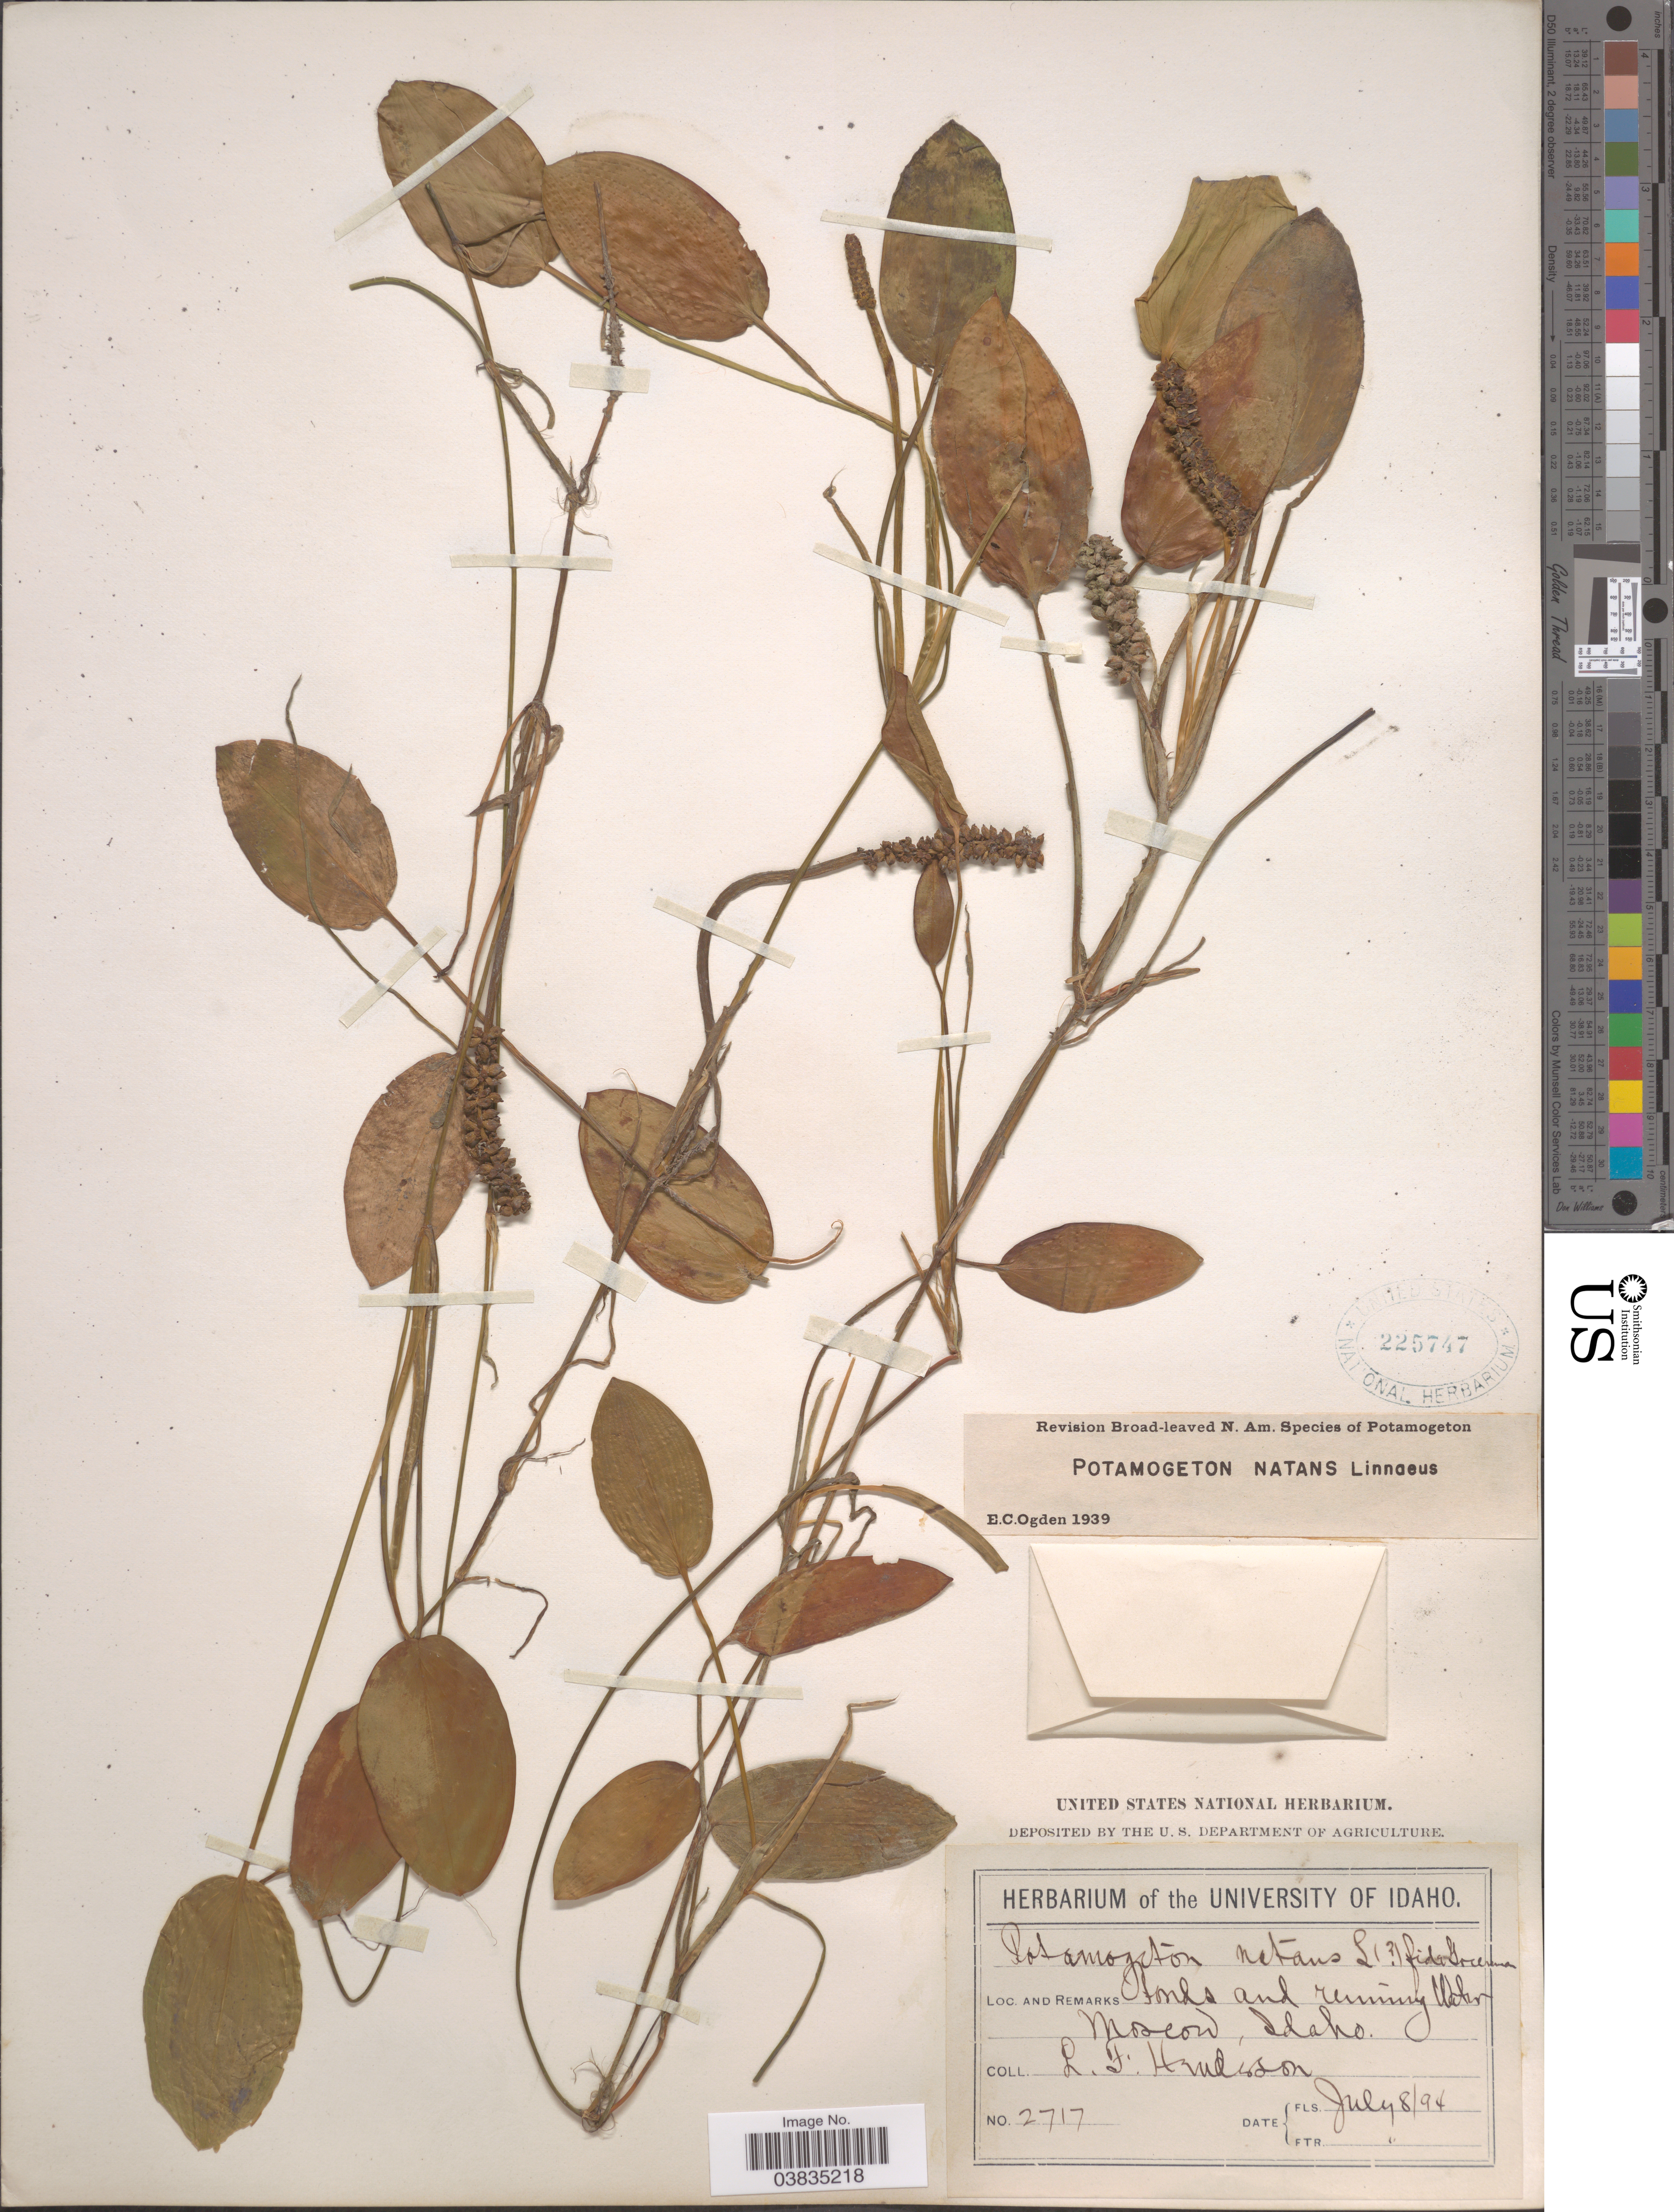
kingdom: Plantae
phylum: Tracheophyta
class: Liliopsida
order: Alismatales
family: Potamogetonaceae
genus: Potamogeton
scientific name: Potamogeton natans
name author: L.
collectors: L. Henderson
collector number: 2717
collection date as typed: Transcribed d/m/y: 8/7/94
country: United States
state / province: Idaho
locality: Moscow.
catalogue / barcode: US 225747